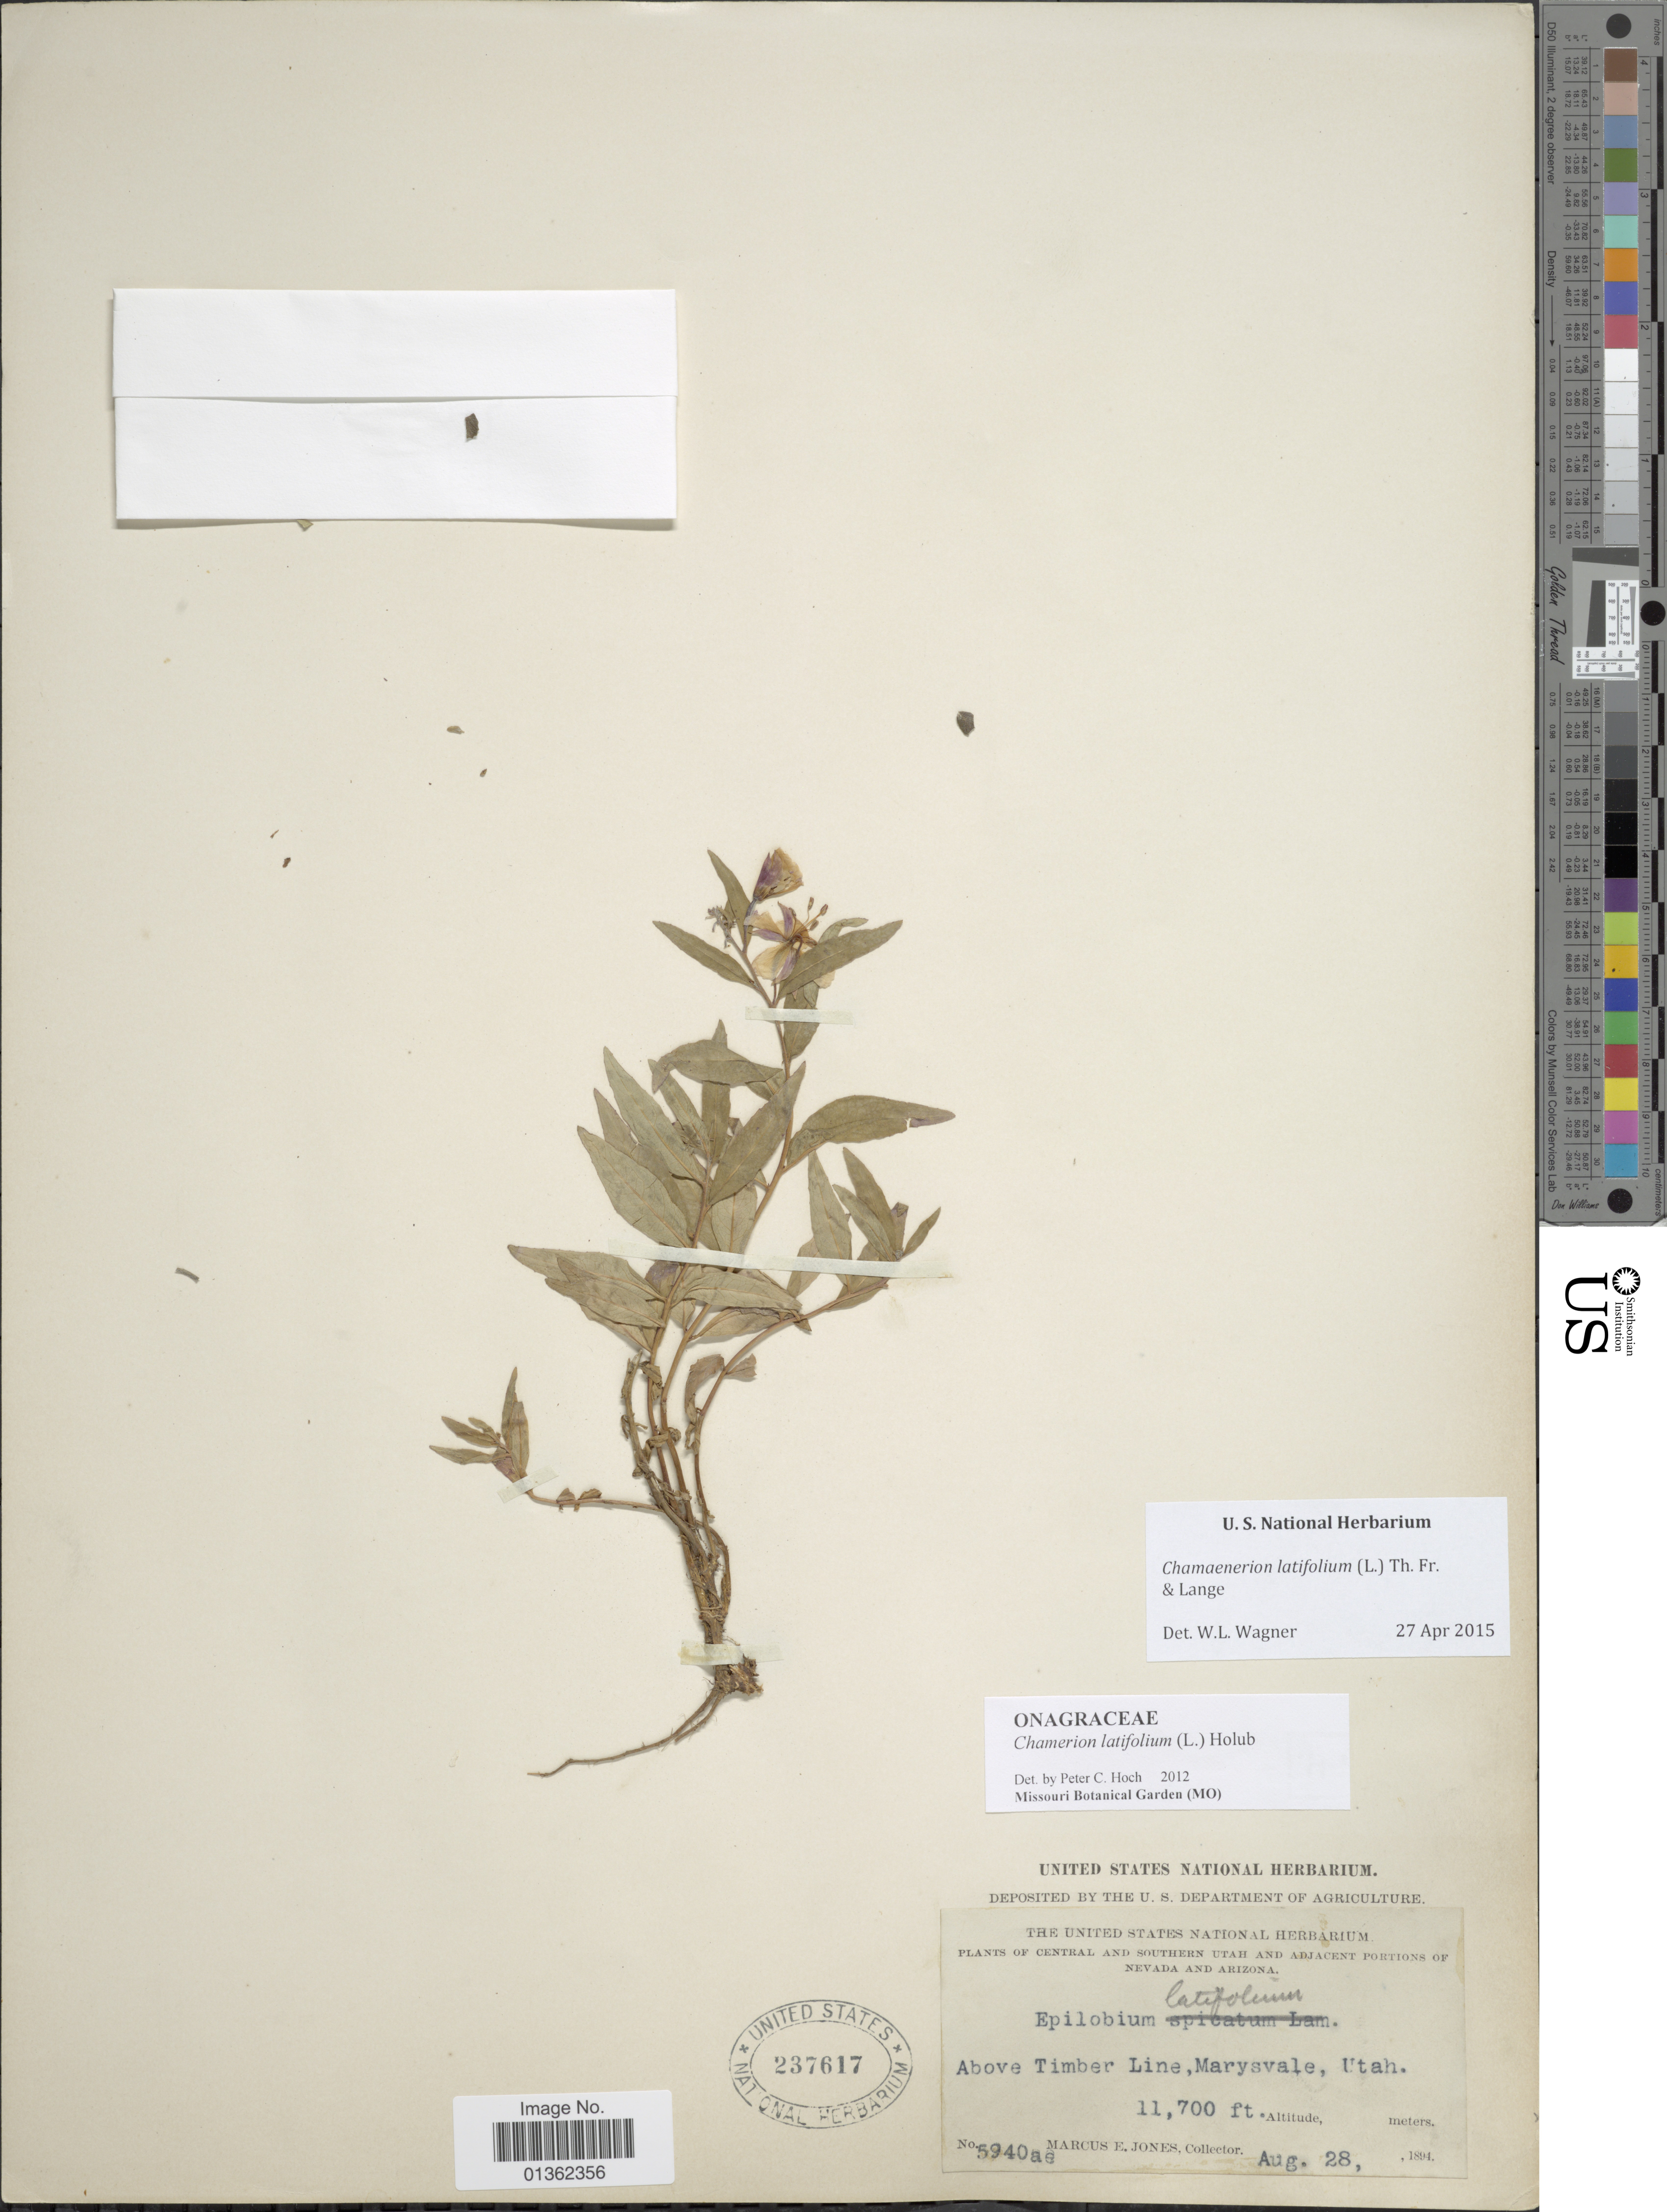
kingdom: Plantae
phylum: Tracheophyta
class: Magnoliopsida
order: Myrtales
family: Onagraceae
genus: Chamaenerion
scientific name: Chamaenerion latifolium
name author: (L.) Th. Fr. & Lange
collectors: M. E. Jones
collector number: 5940as*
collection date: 1894-08-28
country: United States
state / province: Utah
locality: Central and Southern Utah and adjacent portions of Nevada and Arizona. Above Timber Line, Marysvale.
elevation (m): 3566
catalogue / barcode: US 237617